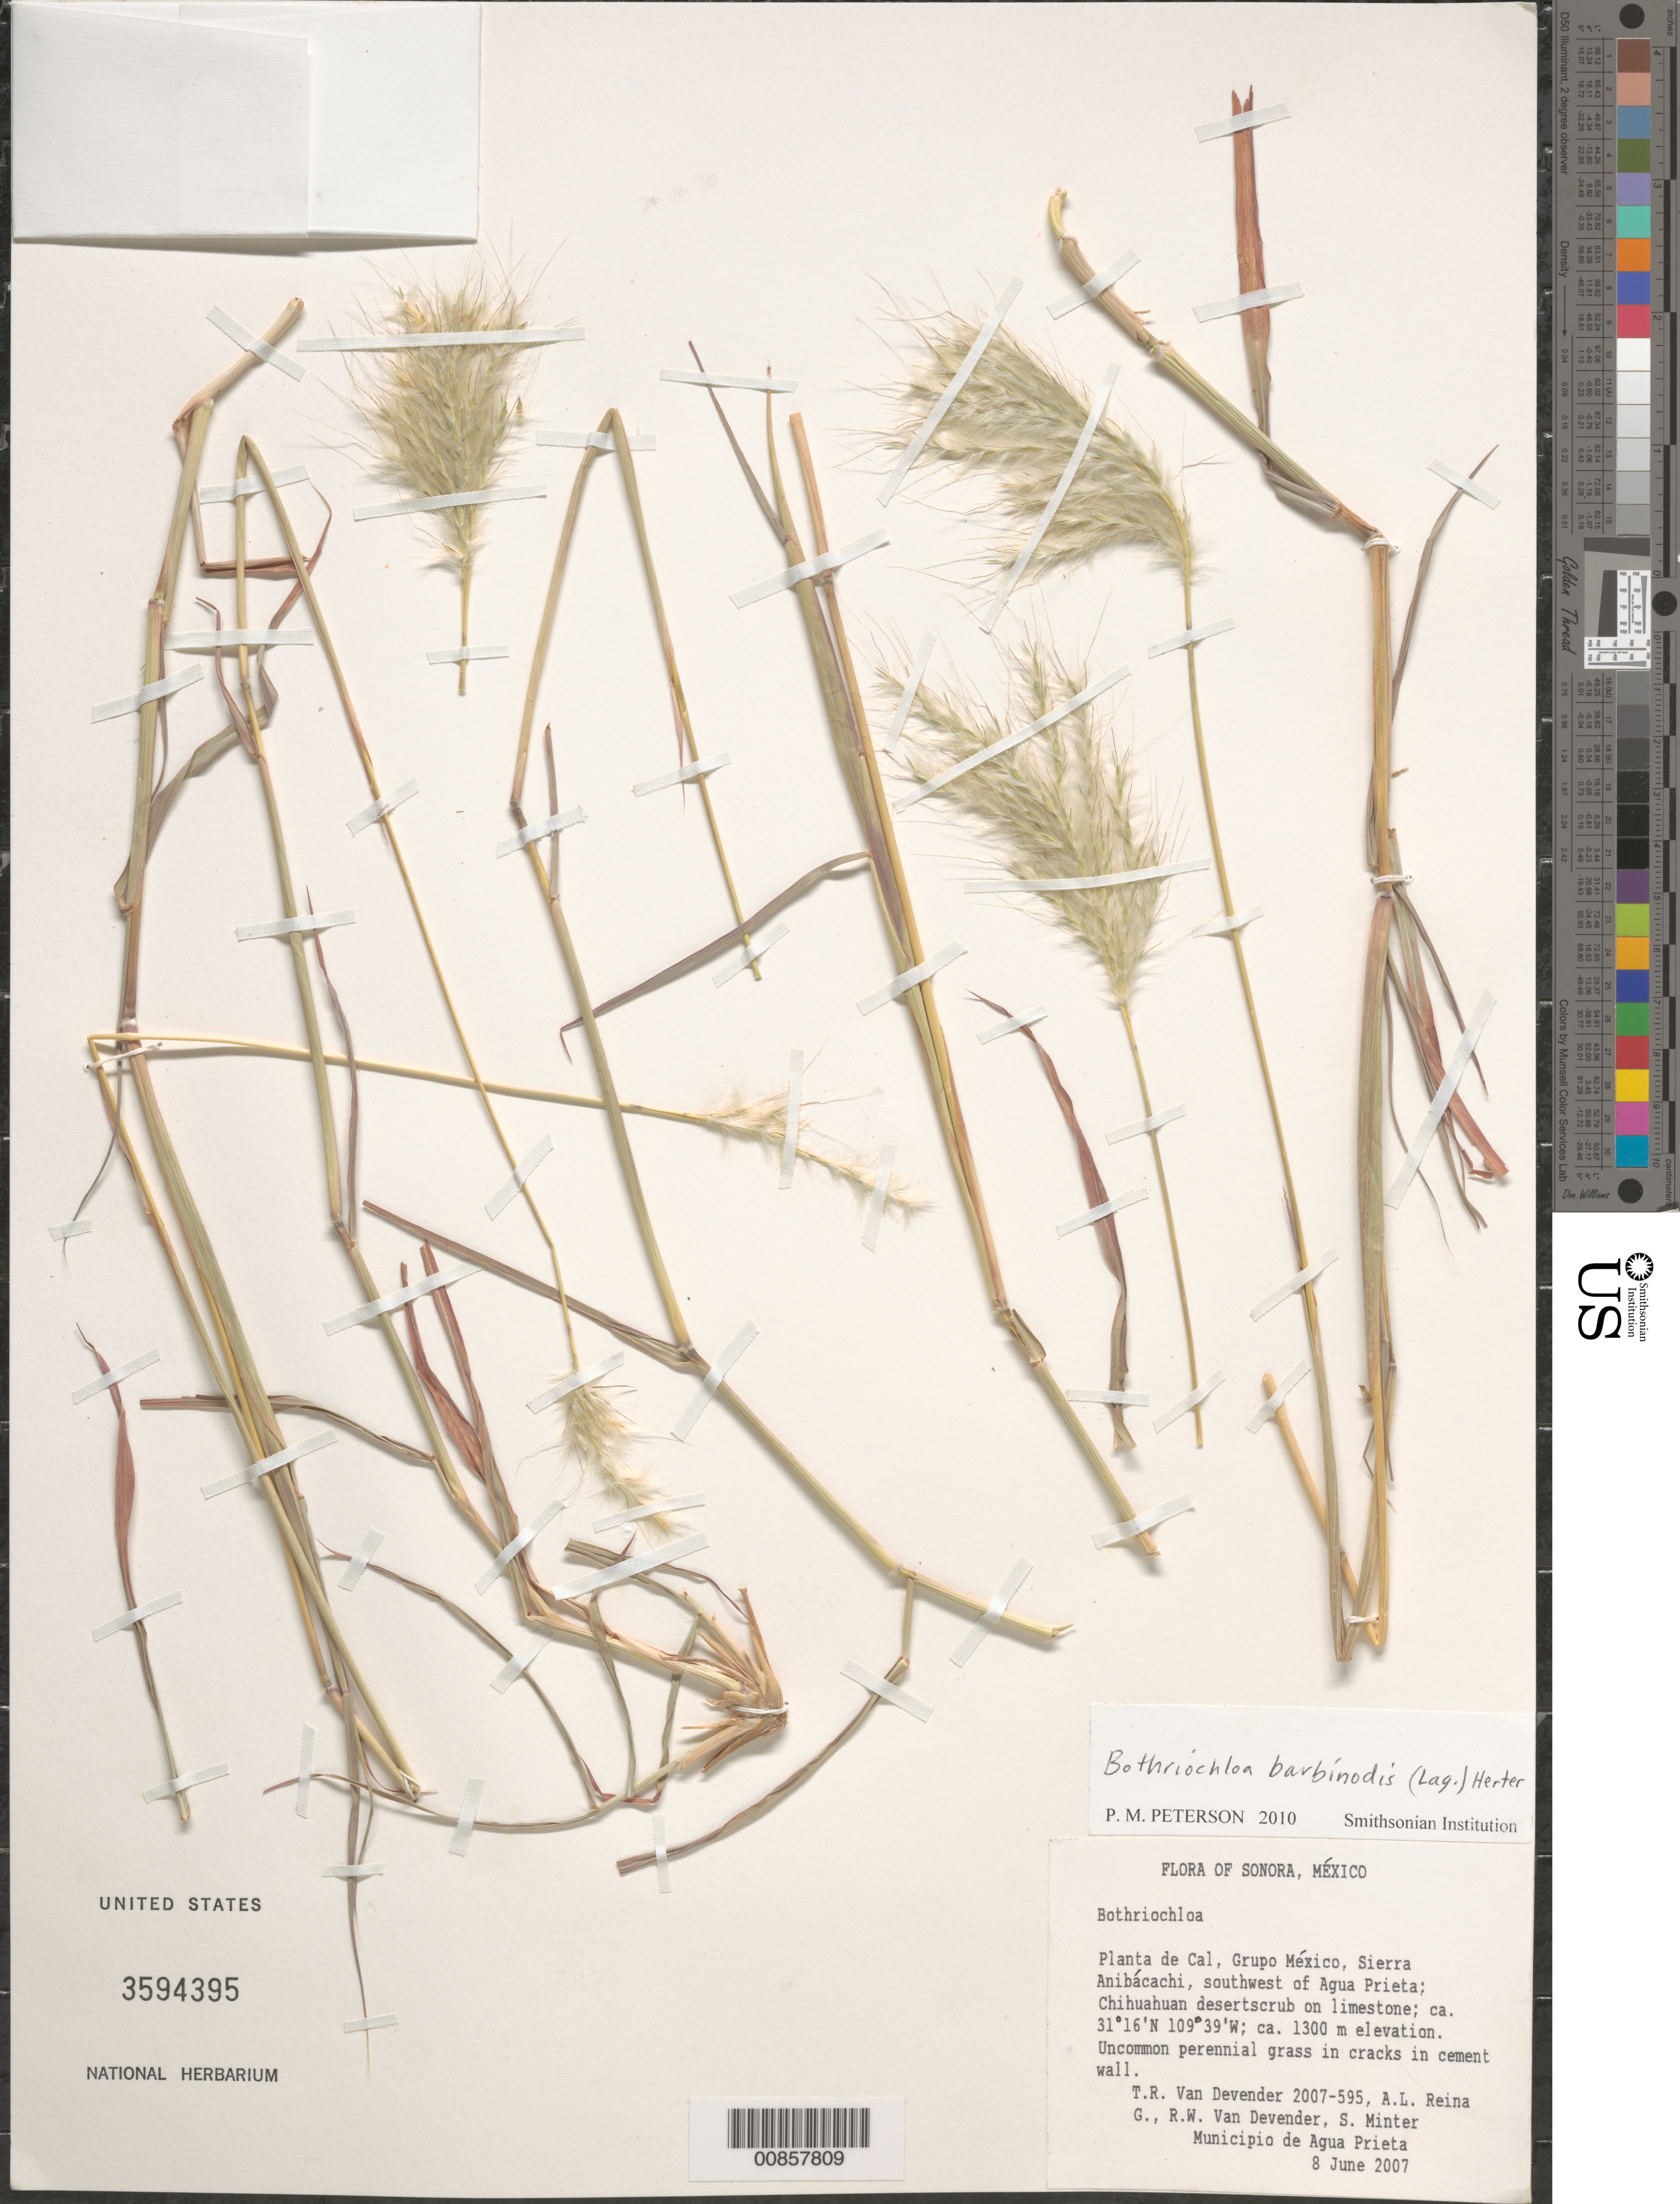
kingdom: Plantae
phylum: Tracheophyta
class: Liliopsida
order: Poales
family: Poaceae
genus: Bothriochloa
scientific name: Bothriochloa barbinodis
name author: (Lag.) Herter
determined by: Peterson, Paul M., (BOT), Smithsonian Institution - National Museum of Natural History (UNITED STATES)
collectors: T. R. Van Devender, A. L. Reina G., R. K. Van Devender & S. L. Minter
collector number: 2007-595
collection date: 2007-06-08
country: Mexico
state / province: Sonora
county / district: Agua Prieta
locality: Sierra Anibácachi, SW of Agua Prieta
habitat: Chihuahuan desert scub on limestone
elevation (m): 1300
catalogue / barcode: US 3594395